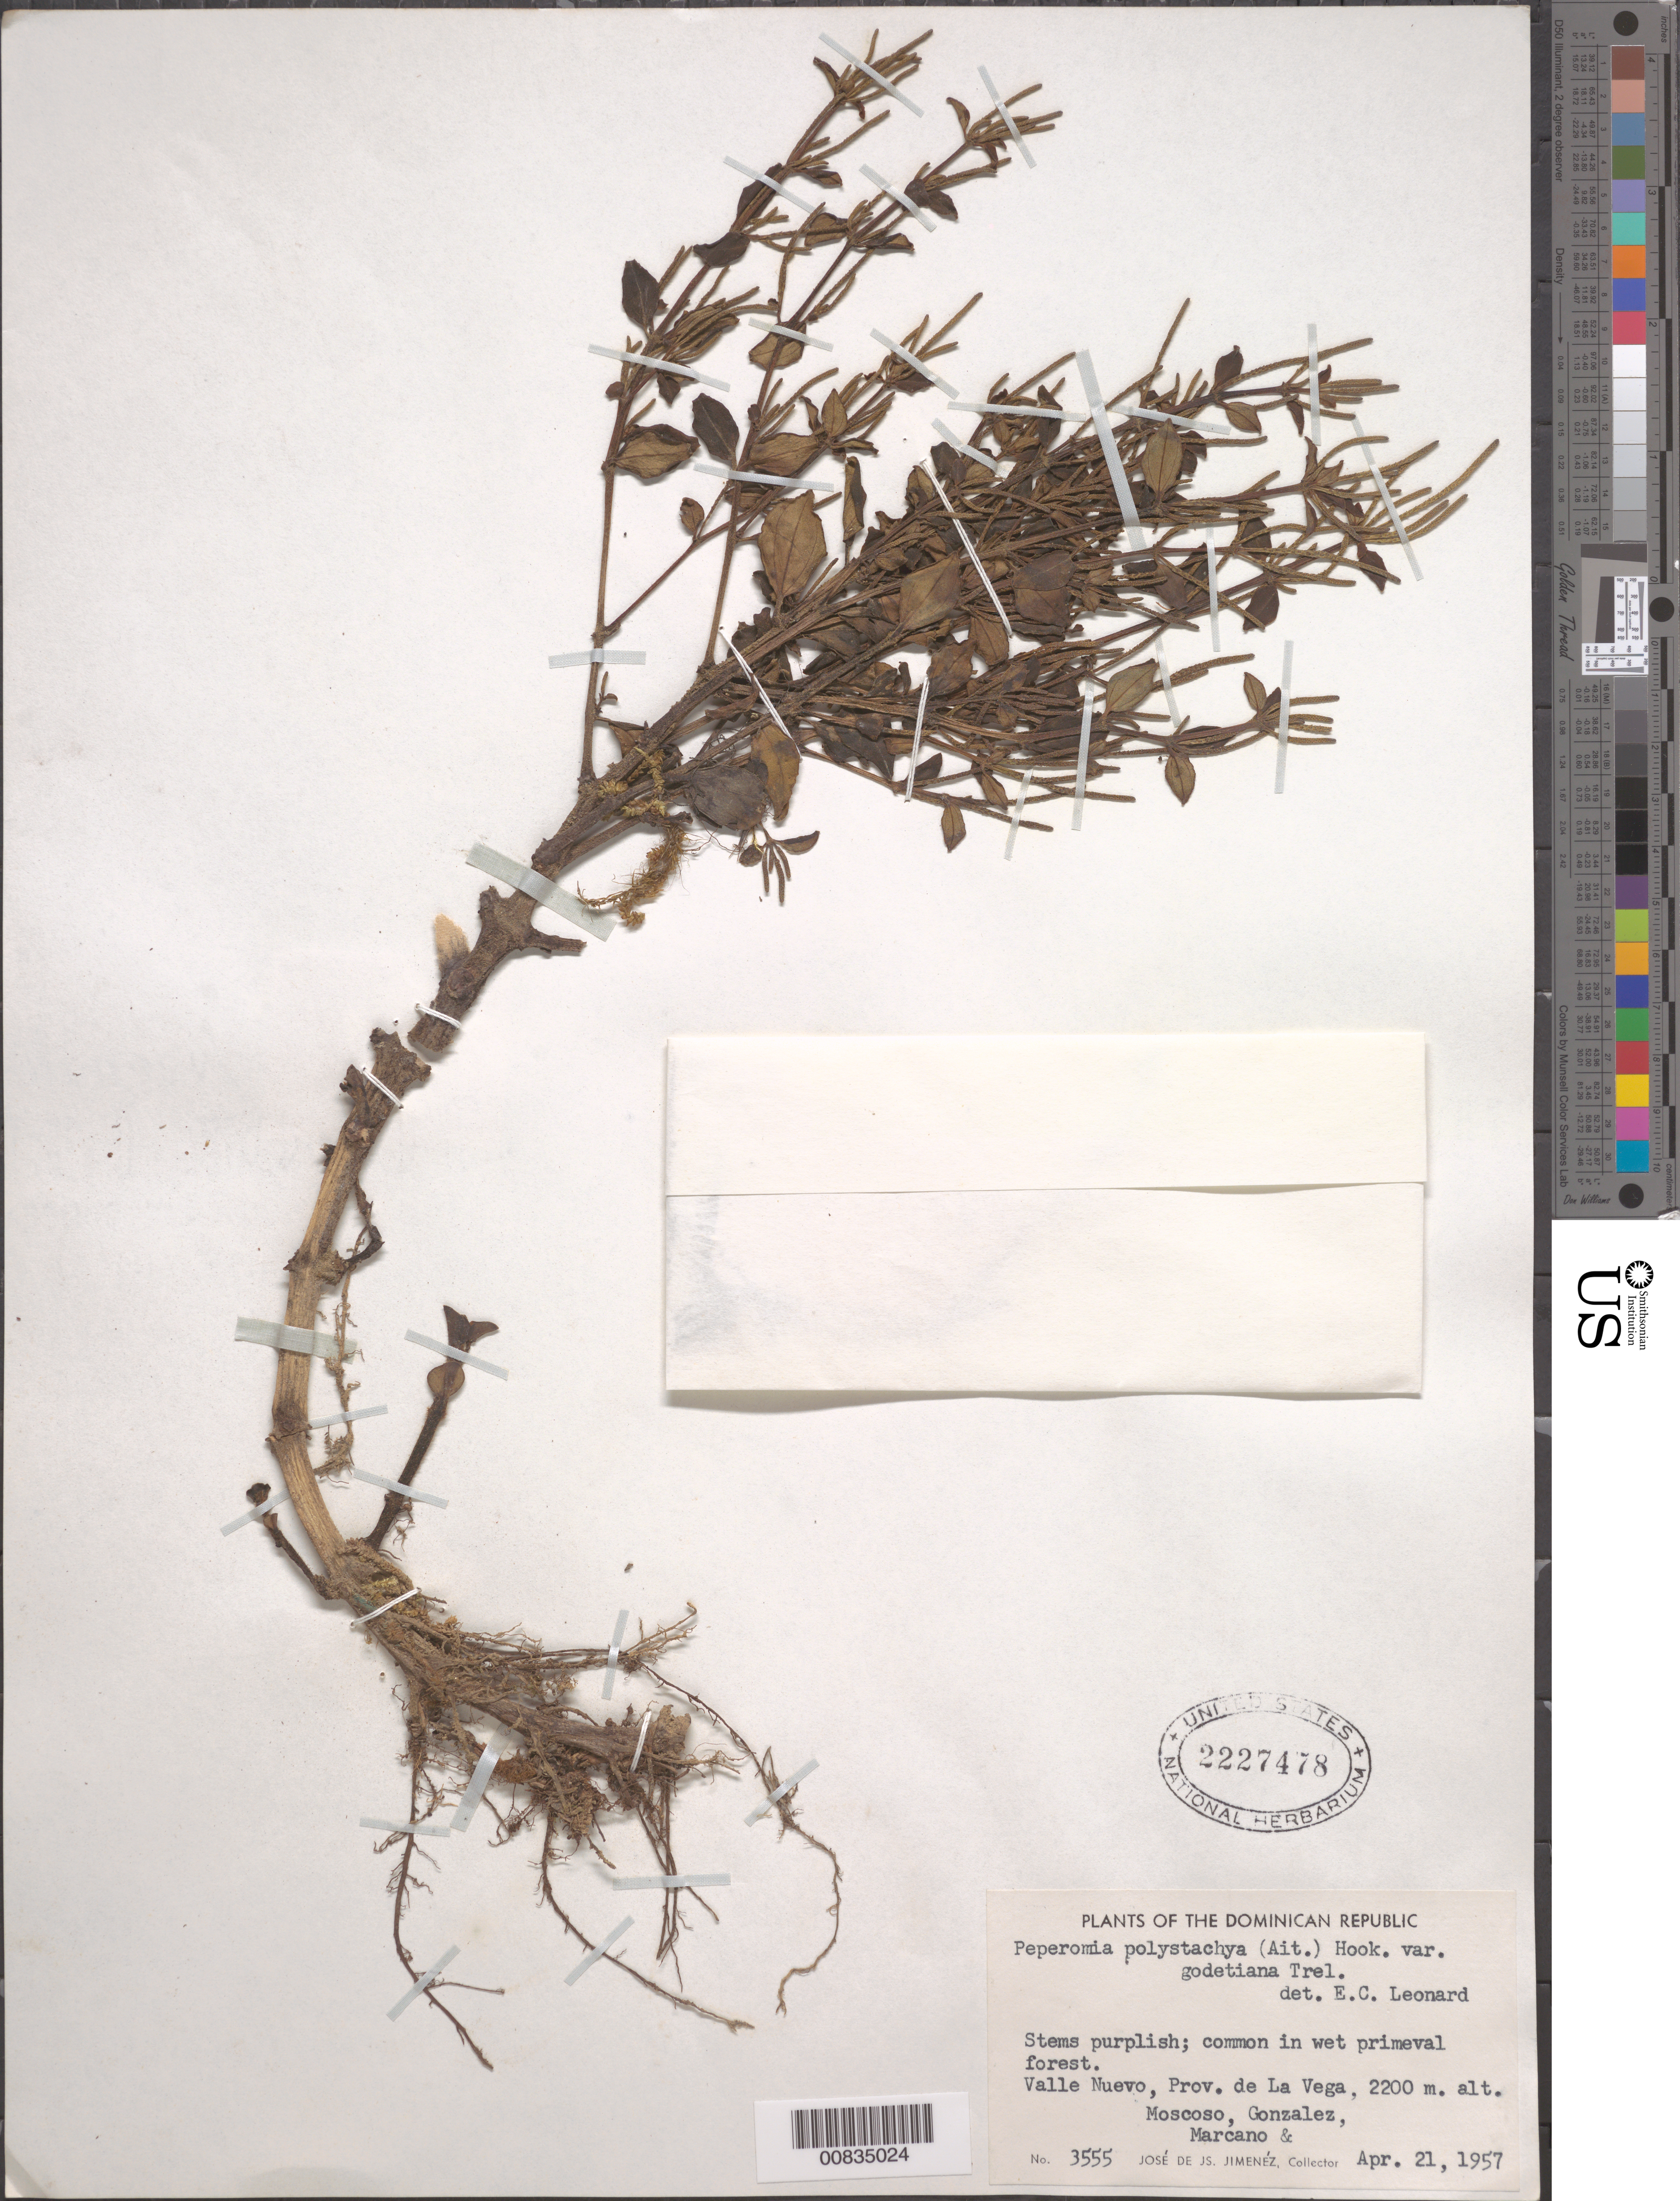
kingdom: Plantae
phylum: Tracheophyta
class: Magnoliopsida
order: Piperales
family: Piperaceae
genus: Peperomia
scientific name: Peperomia blanda var. godetiana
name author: Trel.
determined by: Leonard, Emery C., (US)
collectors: J. J. Jiménez, -. Moscoso, -. Gonzalez & E. J. Marcano F.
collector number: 3555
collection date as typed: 21 Apr 1957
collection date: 1957-04-21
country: Dominican Republic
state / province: La Vega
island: Hispaniola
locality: Valle Nuevo.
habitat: Common in wet primeval forest.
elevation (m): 2200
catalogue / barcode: US 2227478